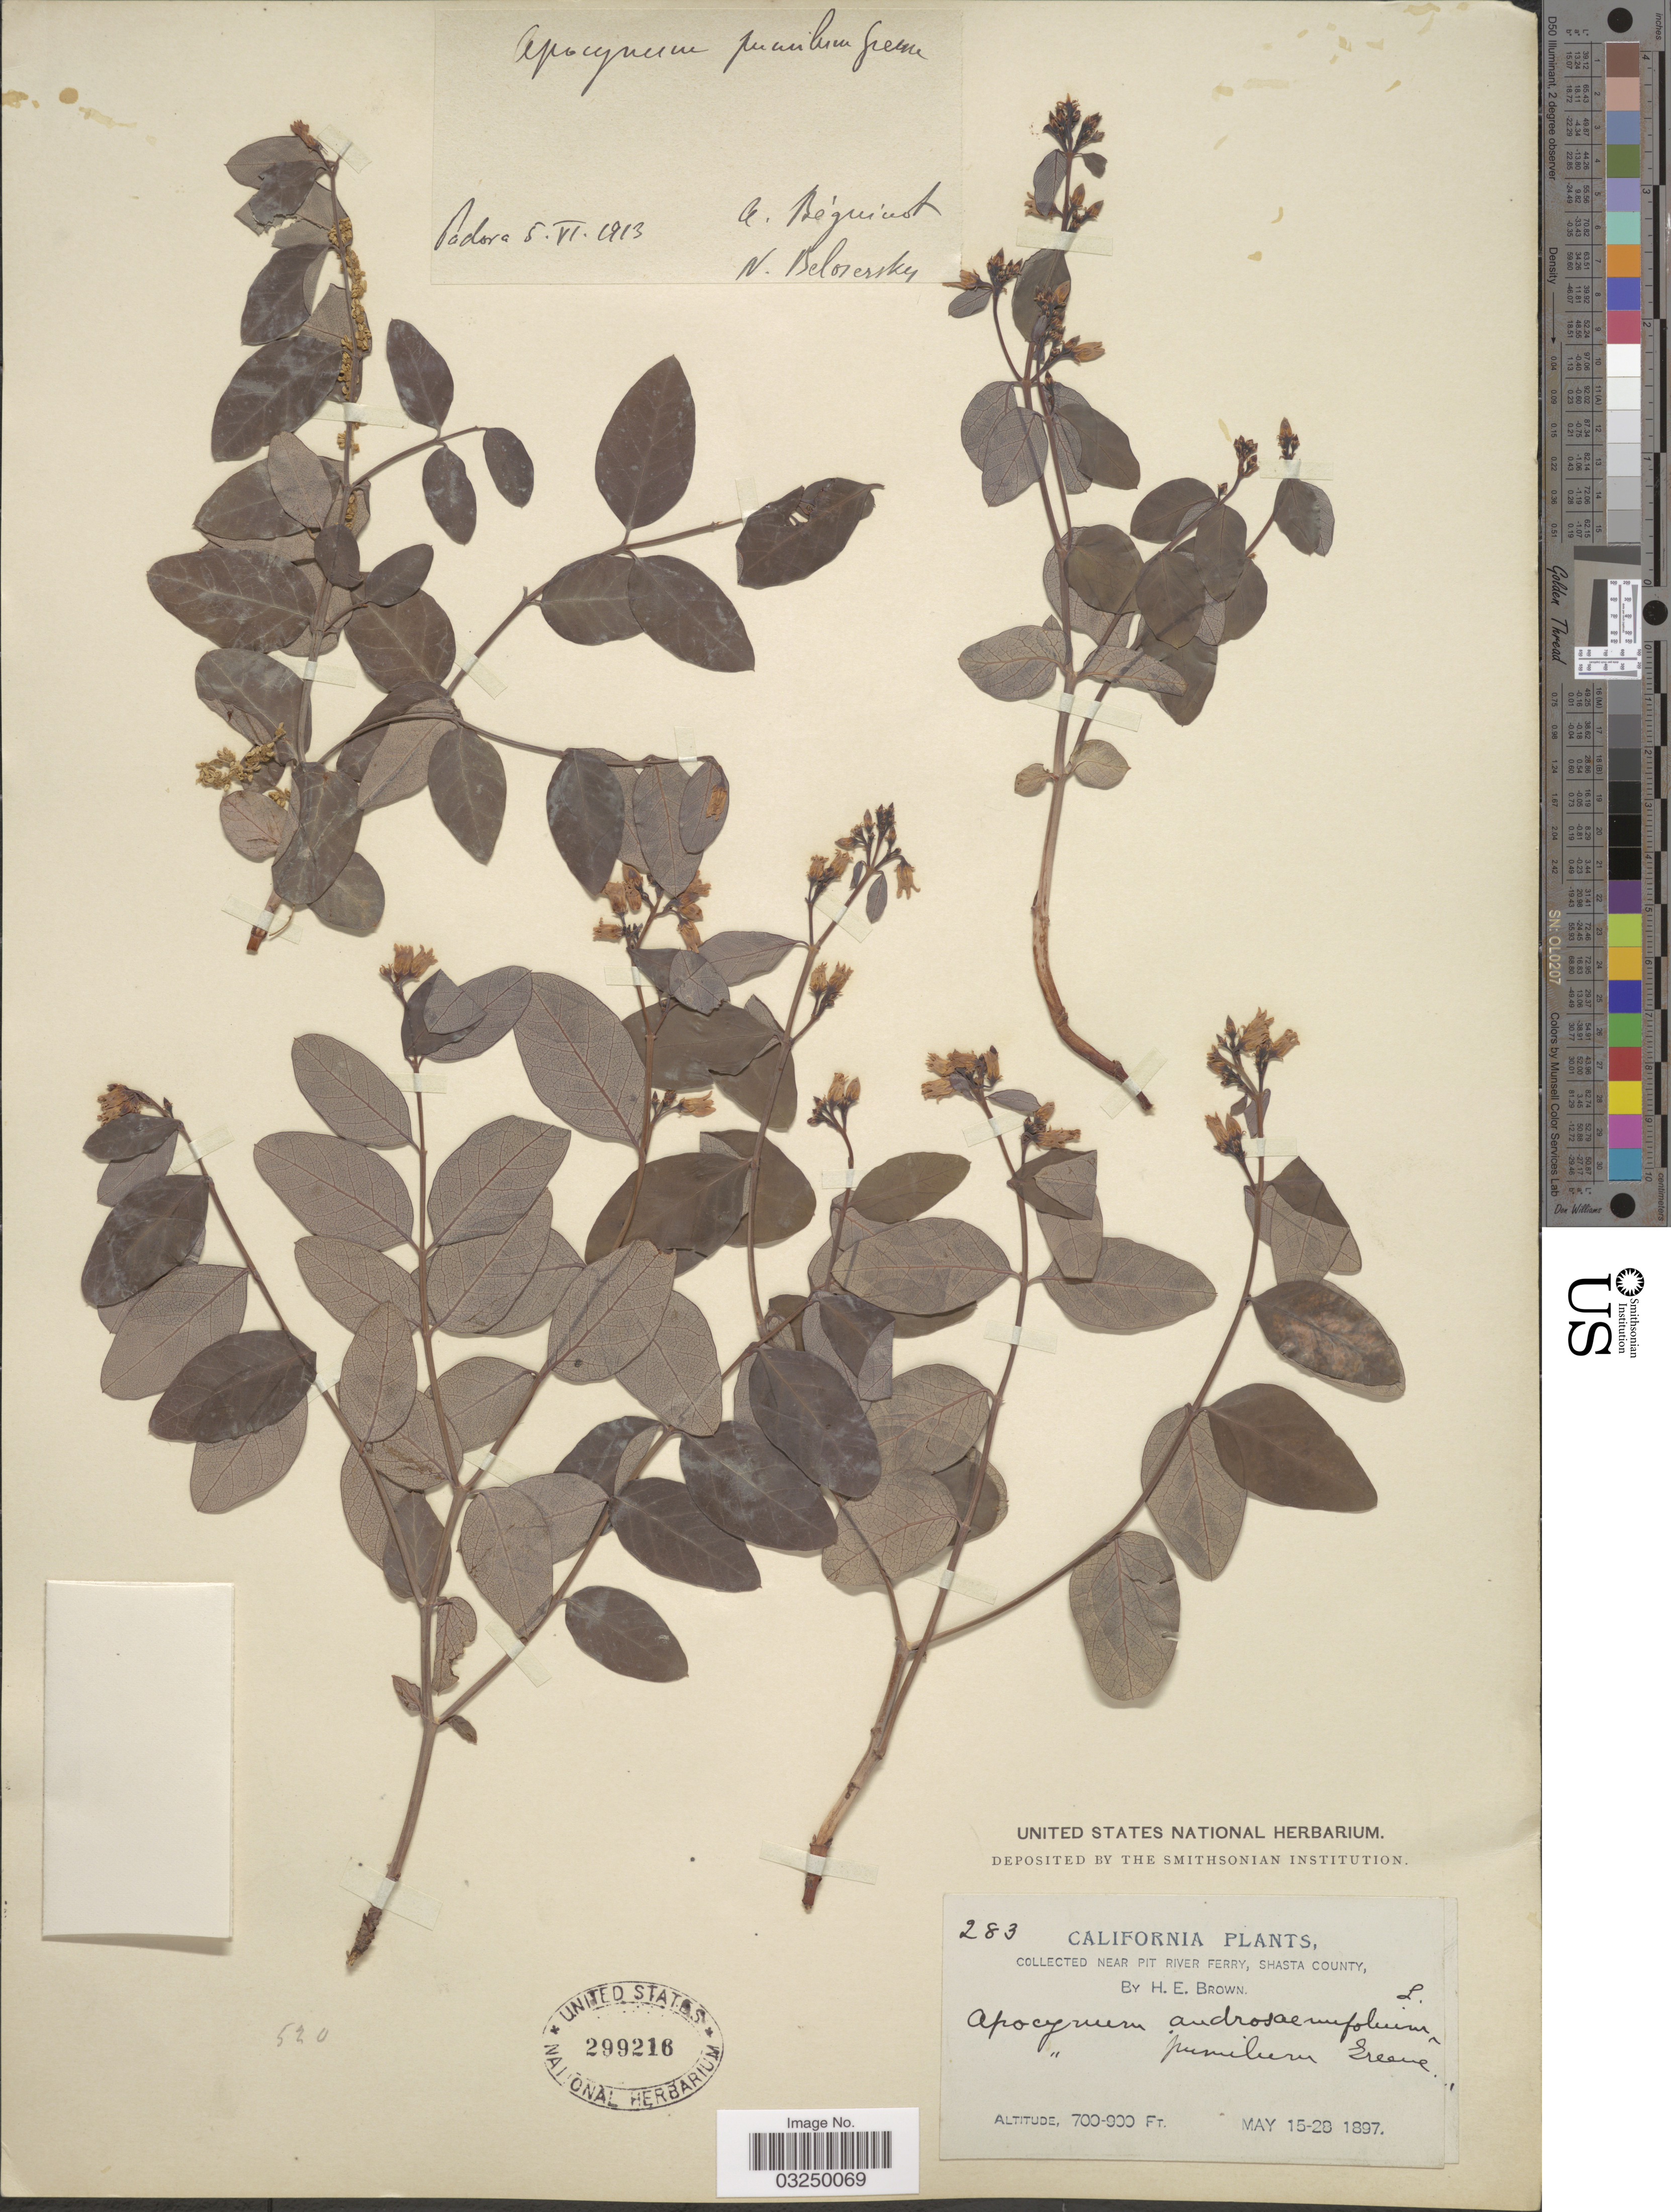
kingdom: Plantae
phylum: Tracheophyta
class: Magnoliopsida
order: Gentianales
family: Apocynaceae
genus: Apocynum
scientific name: Apocynum pumilum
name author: (A. Gray) Greene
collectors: H. E. Brown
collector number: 283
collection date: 1897-05-15/1897-05-28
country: United States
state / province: California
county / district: Shasta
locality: Near Pit River Ferry, Shasta County.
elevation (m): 213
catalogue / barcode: US 299216